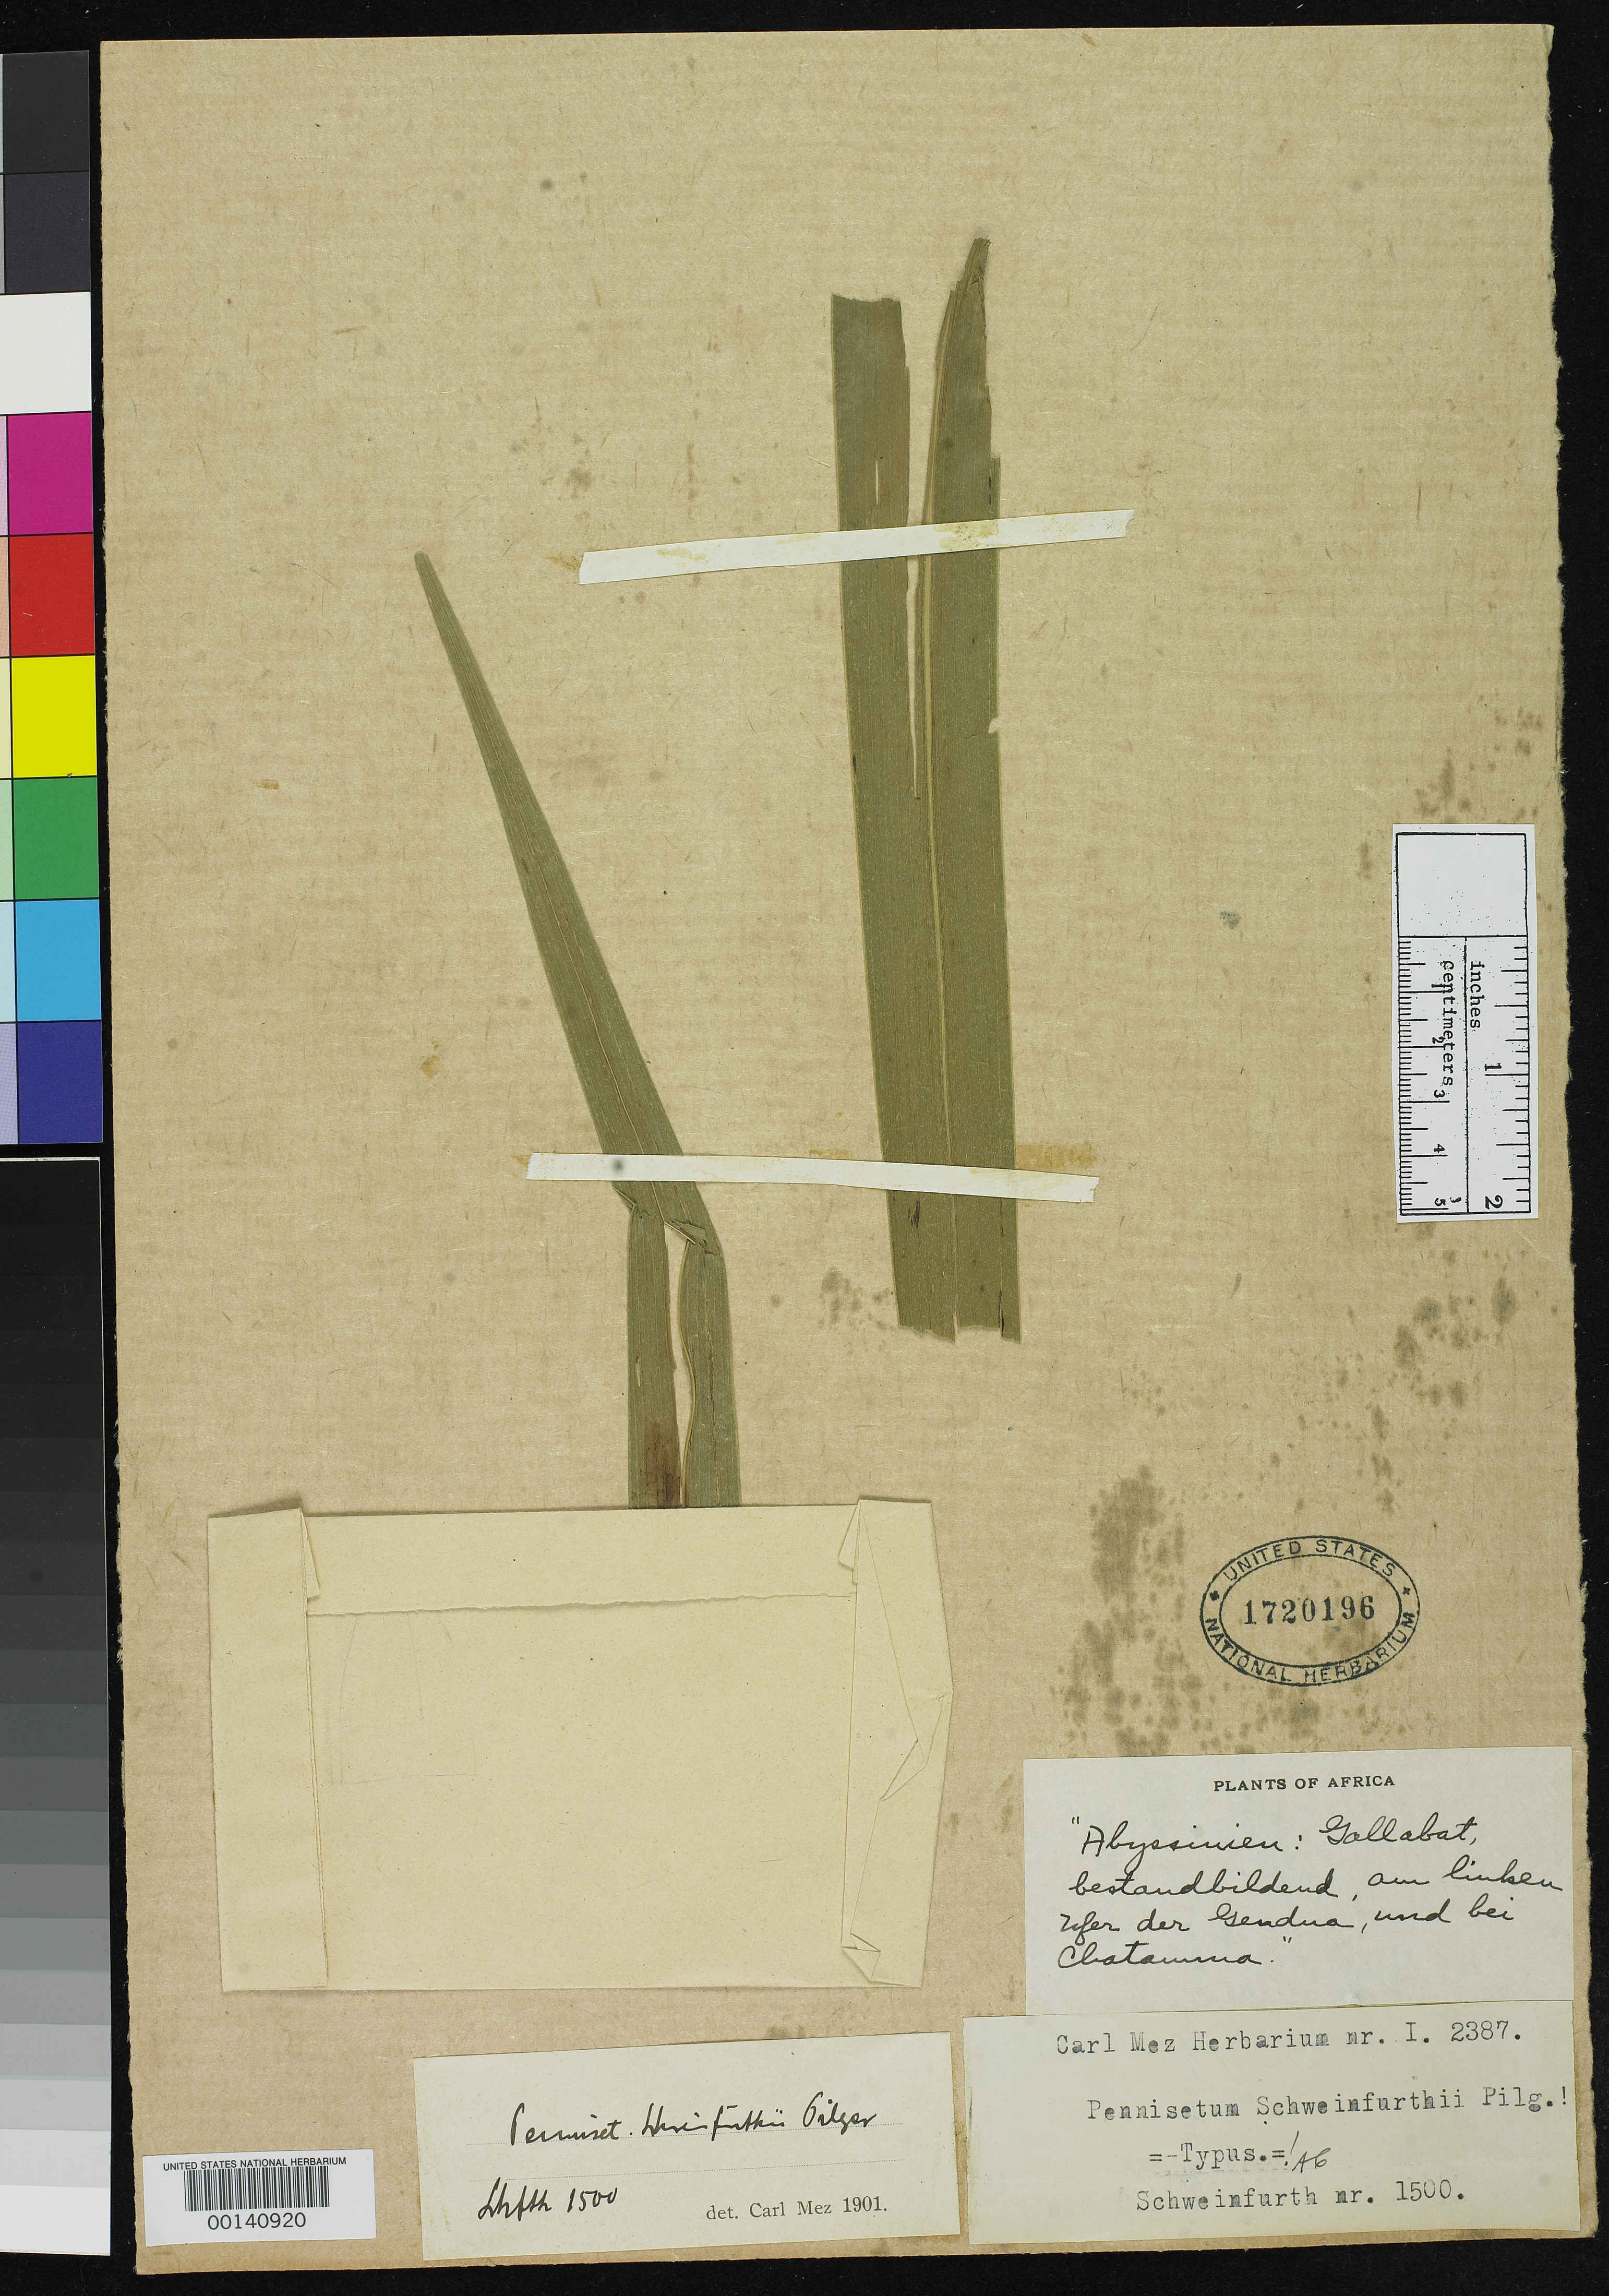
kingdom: Plantae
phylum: Tracheophyta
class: Liliopsida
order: Poales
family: Poaceae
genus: Pennisetum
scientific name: Pennisetum schweinfurthii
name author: Pilg.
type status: Isotype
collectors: G. A. Schweinfurth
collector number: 1500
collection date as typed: Sep 1865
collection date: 1865-09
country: Sudan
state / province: Kassala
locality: Gallabat, ufer der Gendua, und bei Chatamma.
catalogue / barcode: US 1720196